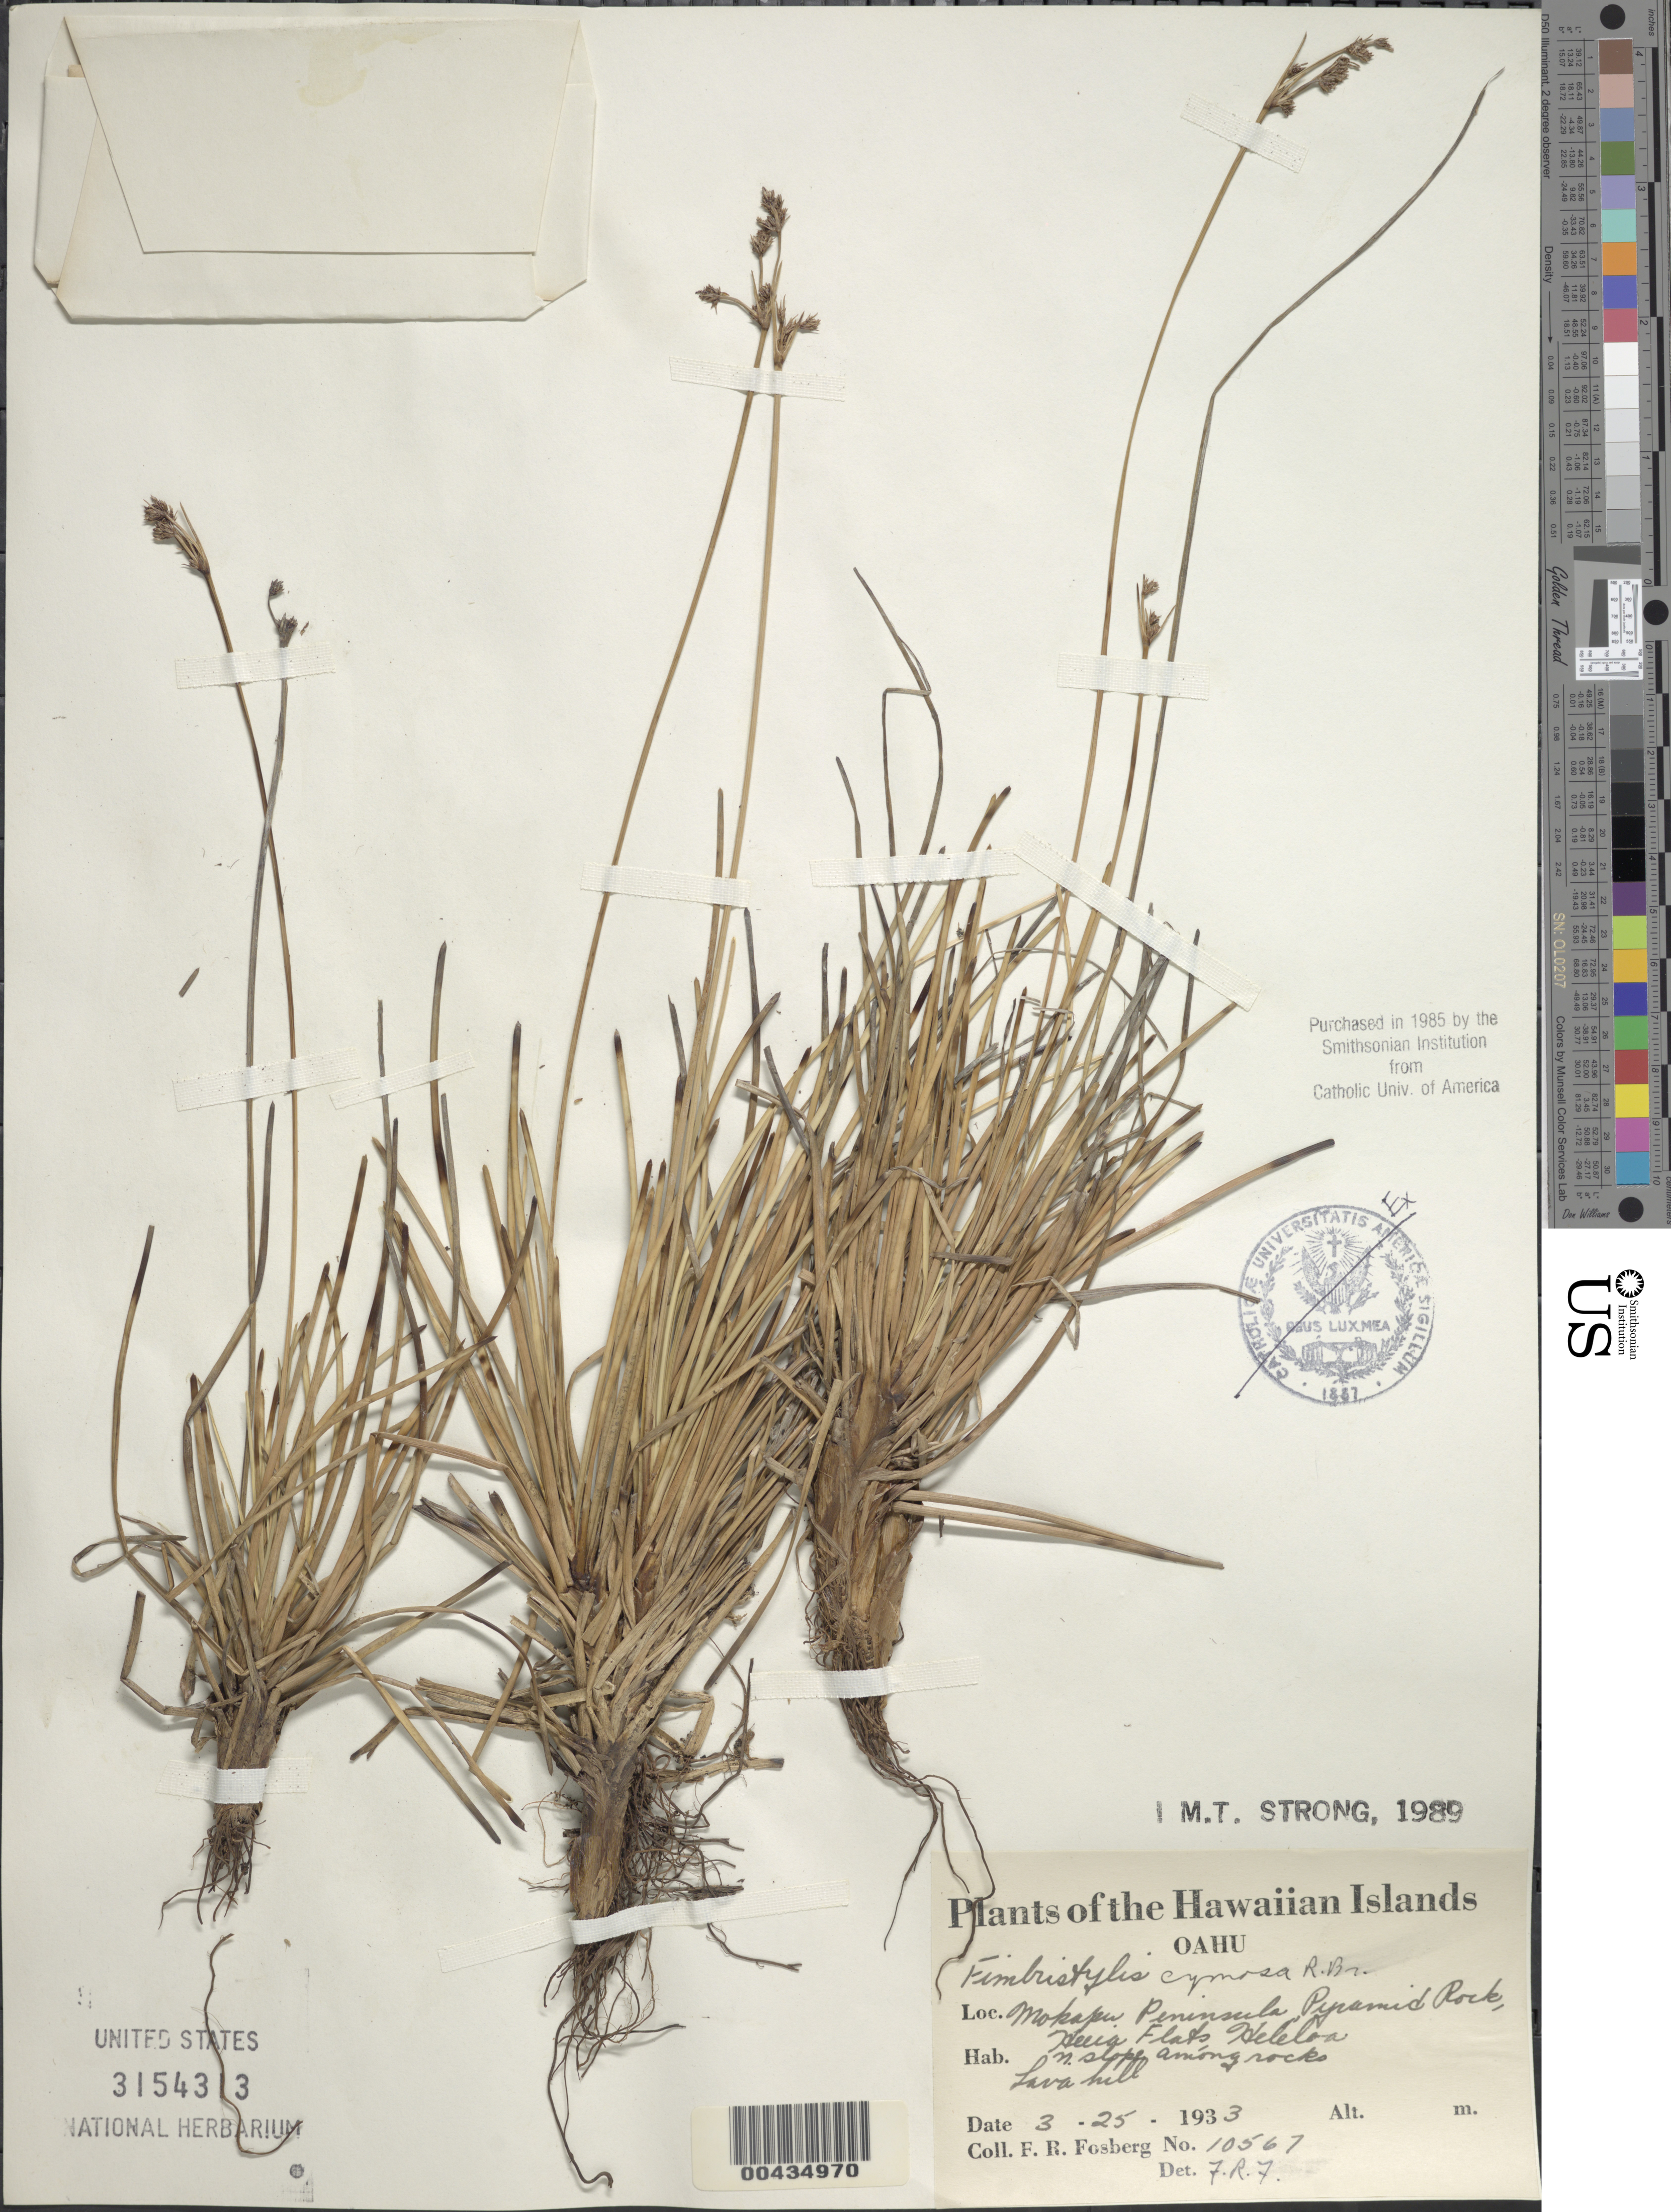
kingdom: Plantae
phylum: Tracheophyta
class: Liliopsida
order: Poales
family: Cyperaceae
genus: Fimbristylis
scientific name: Fimbristylis cymosa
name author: R. Br.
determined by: Fosberg, F. R.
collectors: F. R. Fosberg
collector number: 10567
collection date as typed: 25 Mar 1933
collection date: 1933-03-25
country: United States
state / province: Hawaii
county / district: Honolulu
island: Oahu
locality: Mokapu Peninsula, Pyramid Rock, Heeia Flats, Heleloa, north slope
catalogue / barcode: US 3154313